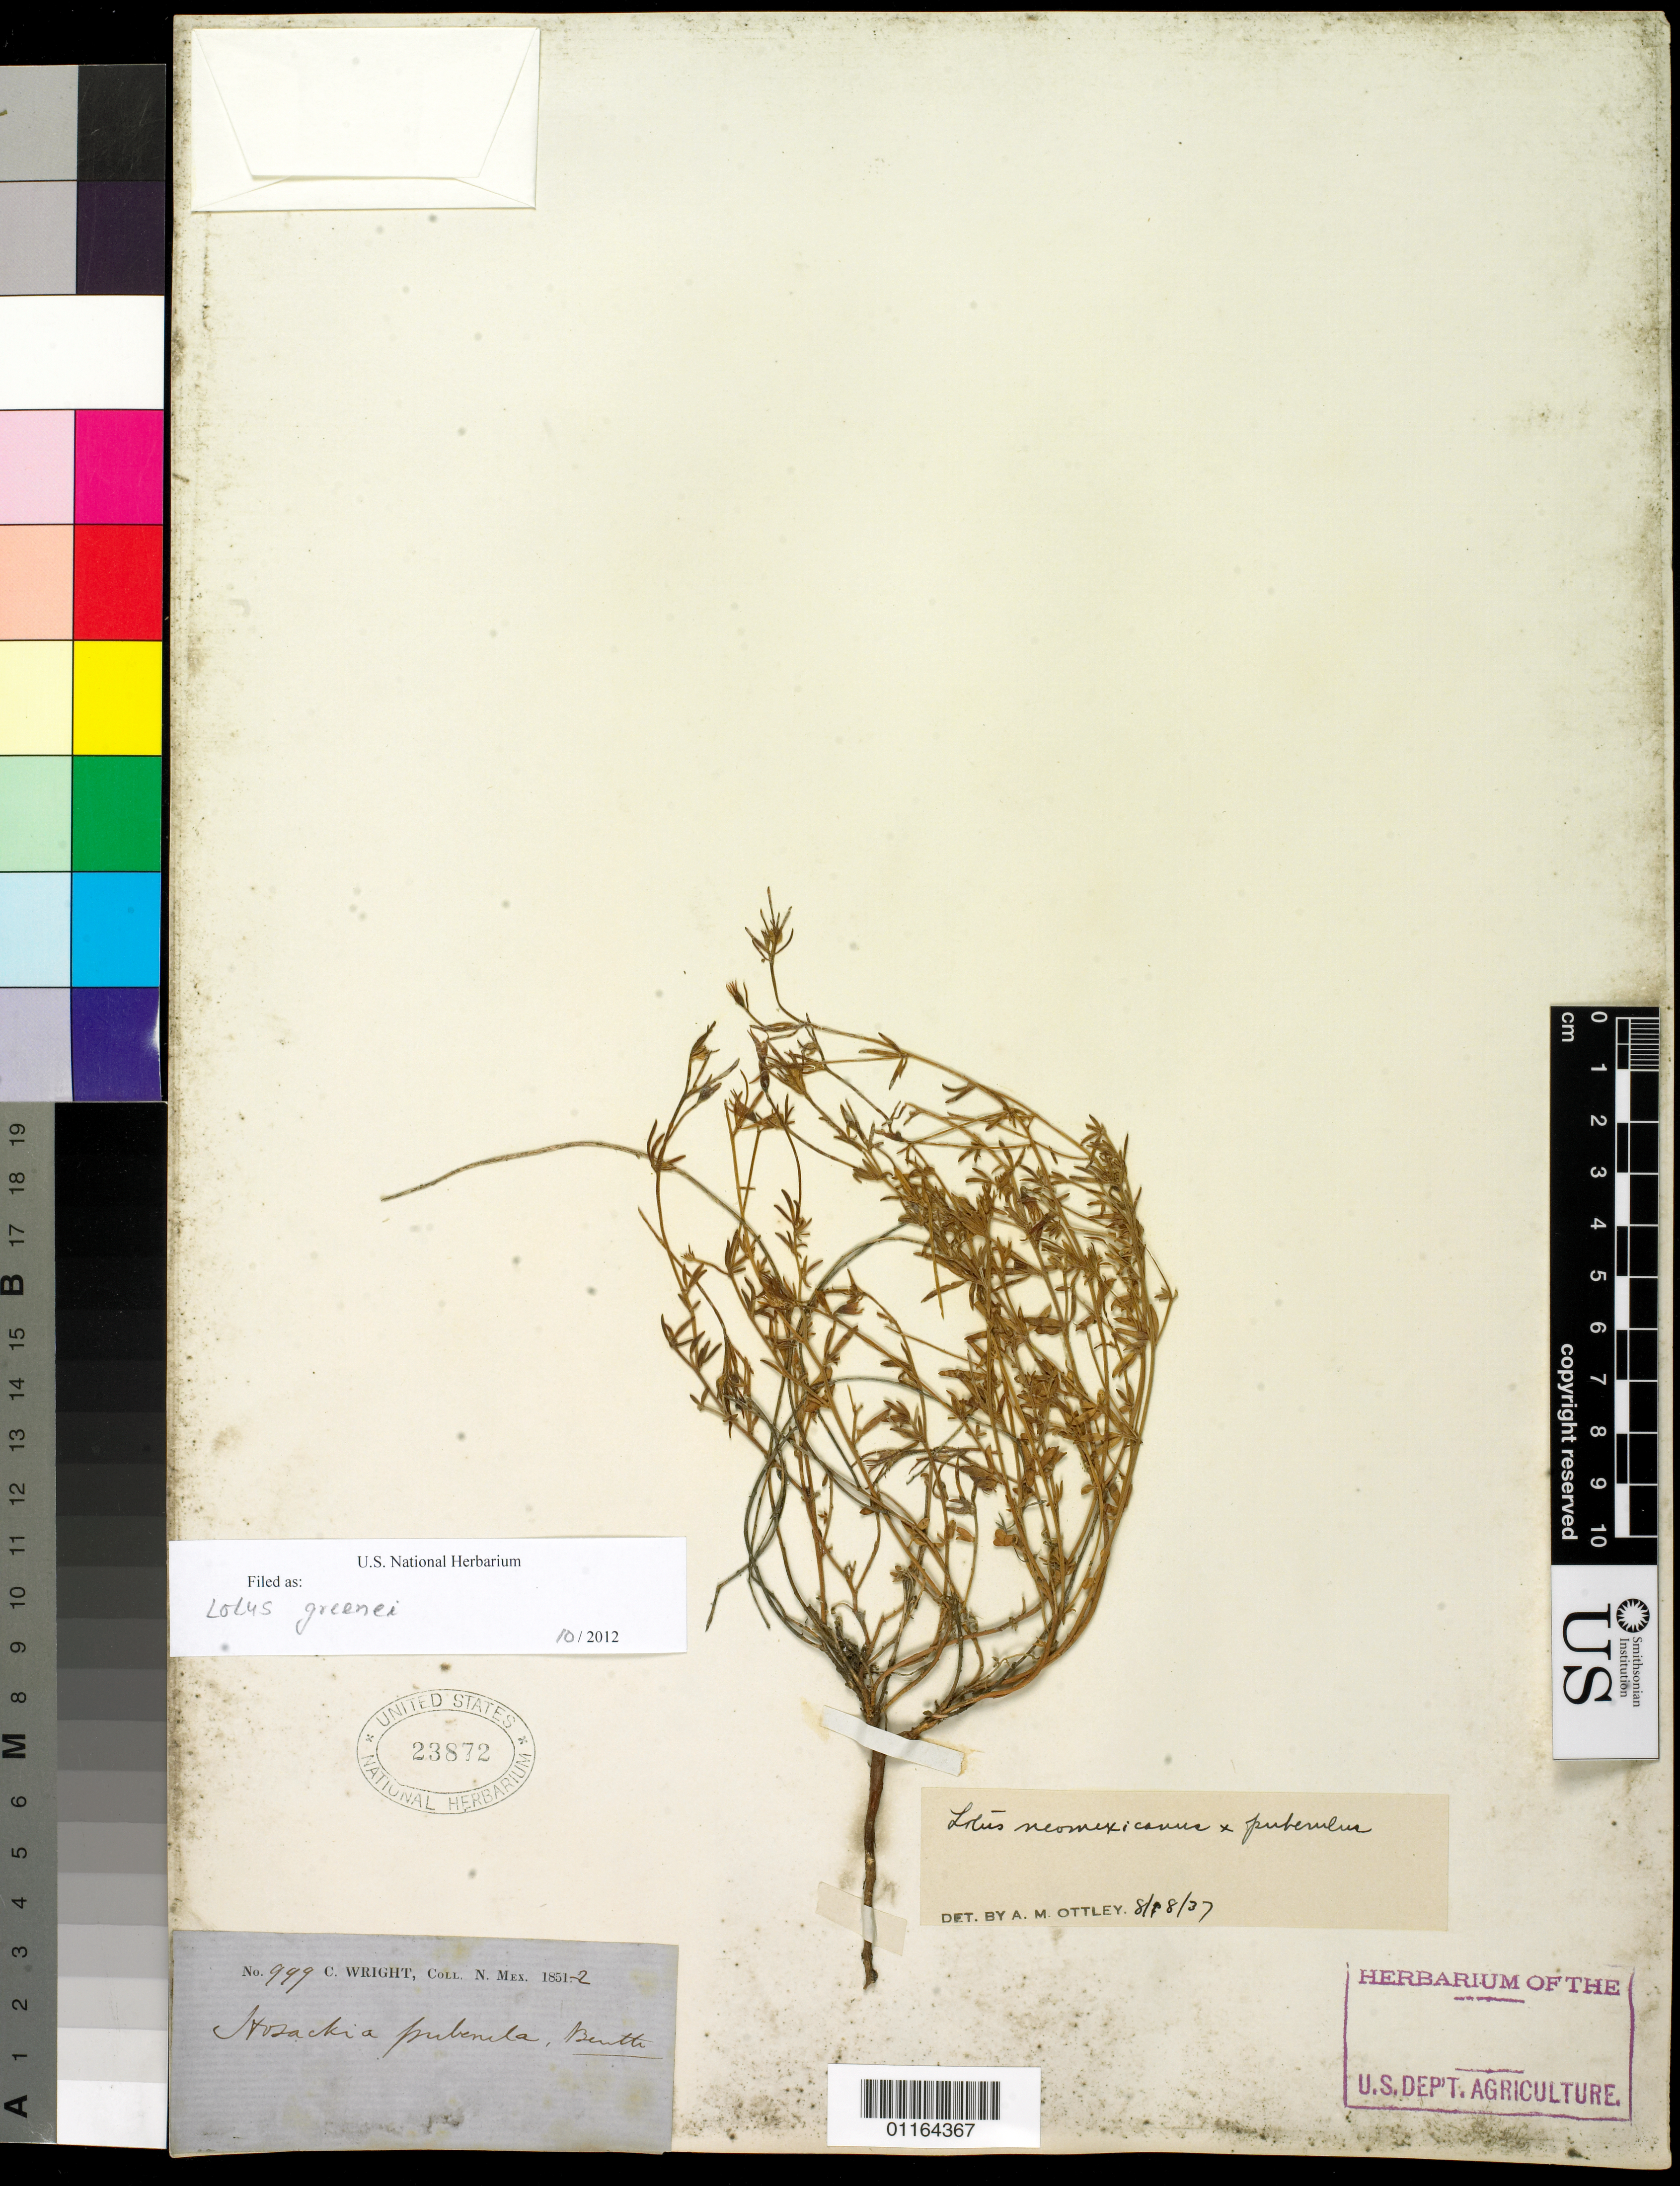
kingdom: Plantae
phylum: Tracheophyta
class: Magnoliopsida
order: Fabales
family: Fabaceae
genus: Ottleya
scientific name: Ottleya greenei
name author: (Wooten & Standl.) D.D. Sokoloff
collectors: C. Wright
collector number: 999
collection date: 1851/1852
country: United States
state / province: New Mexico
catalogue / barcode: US 23872